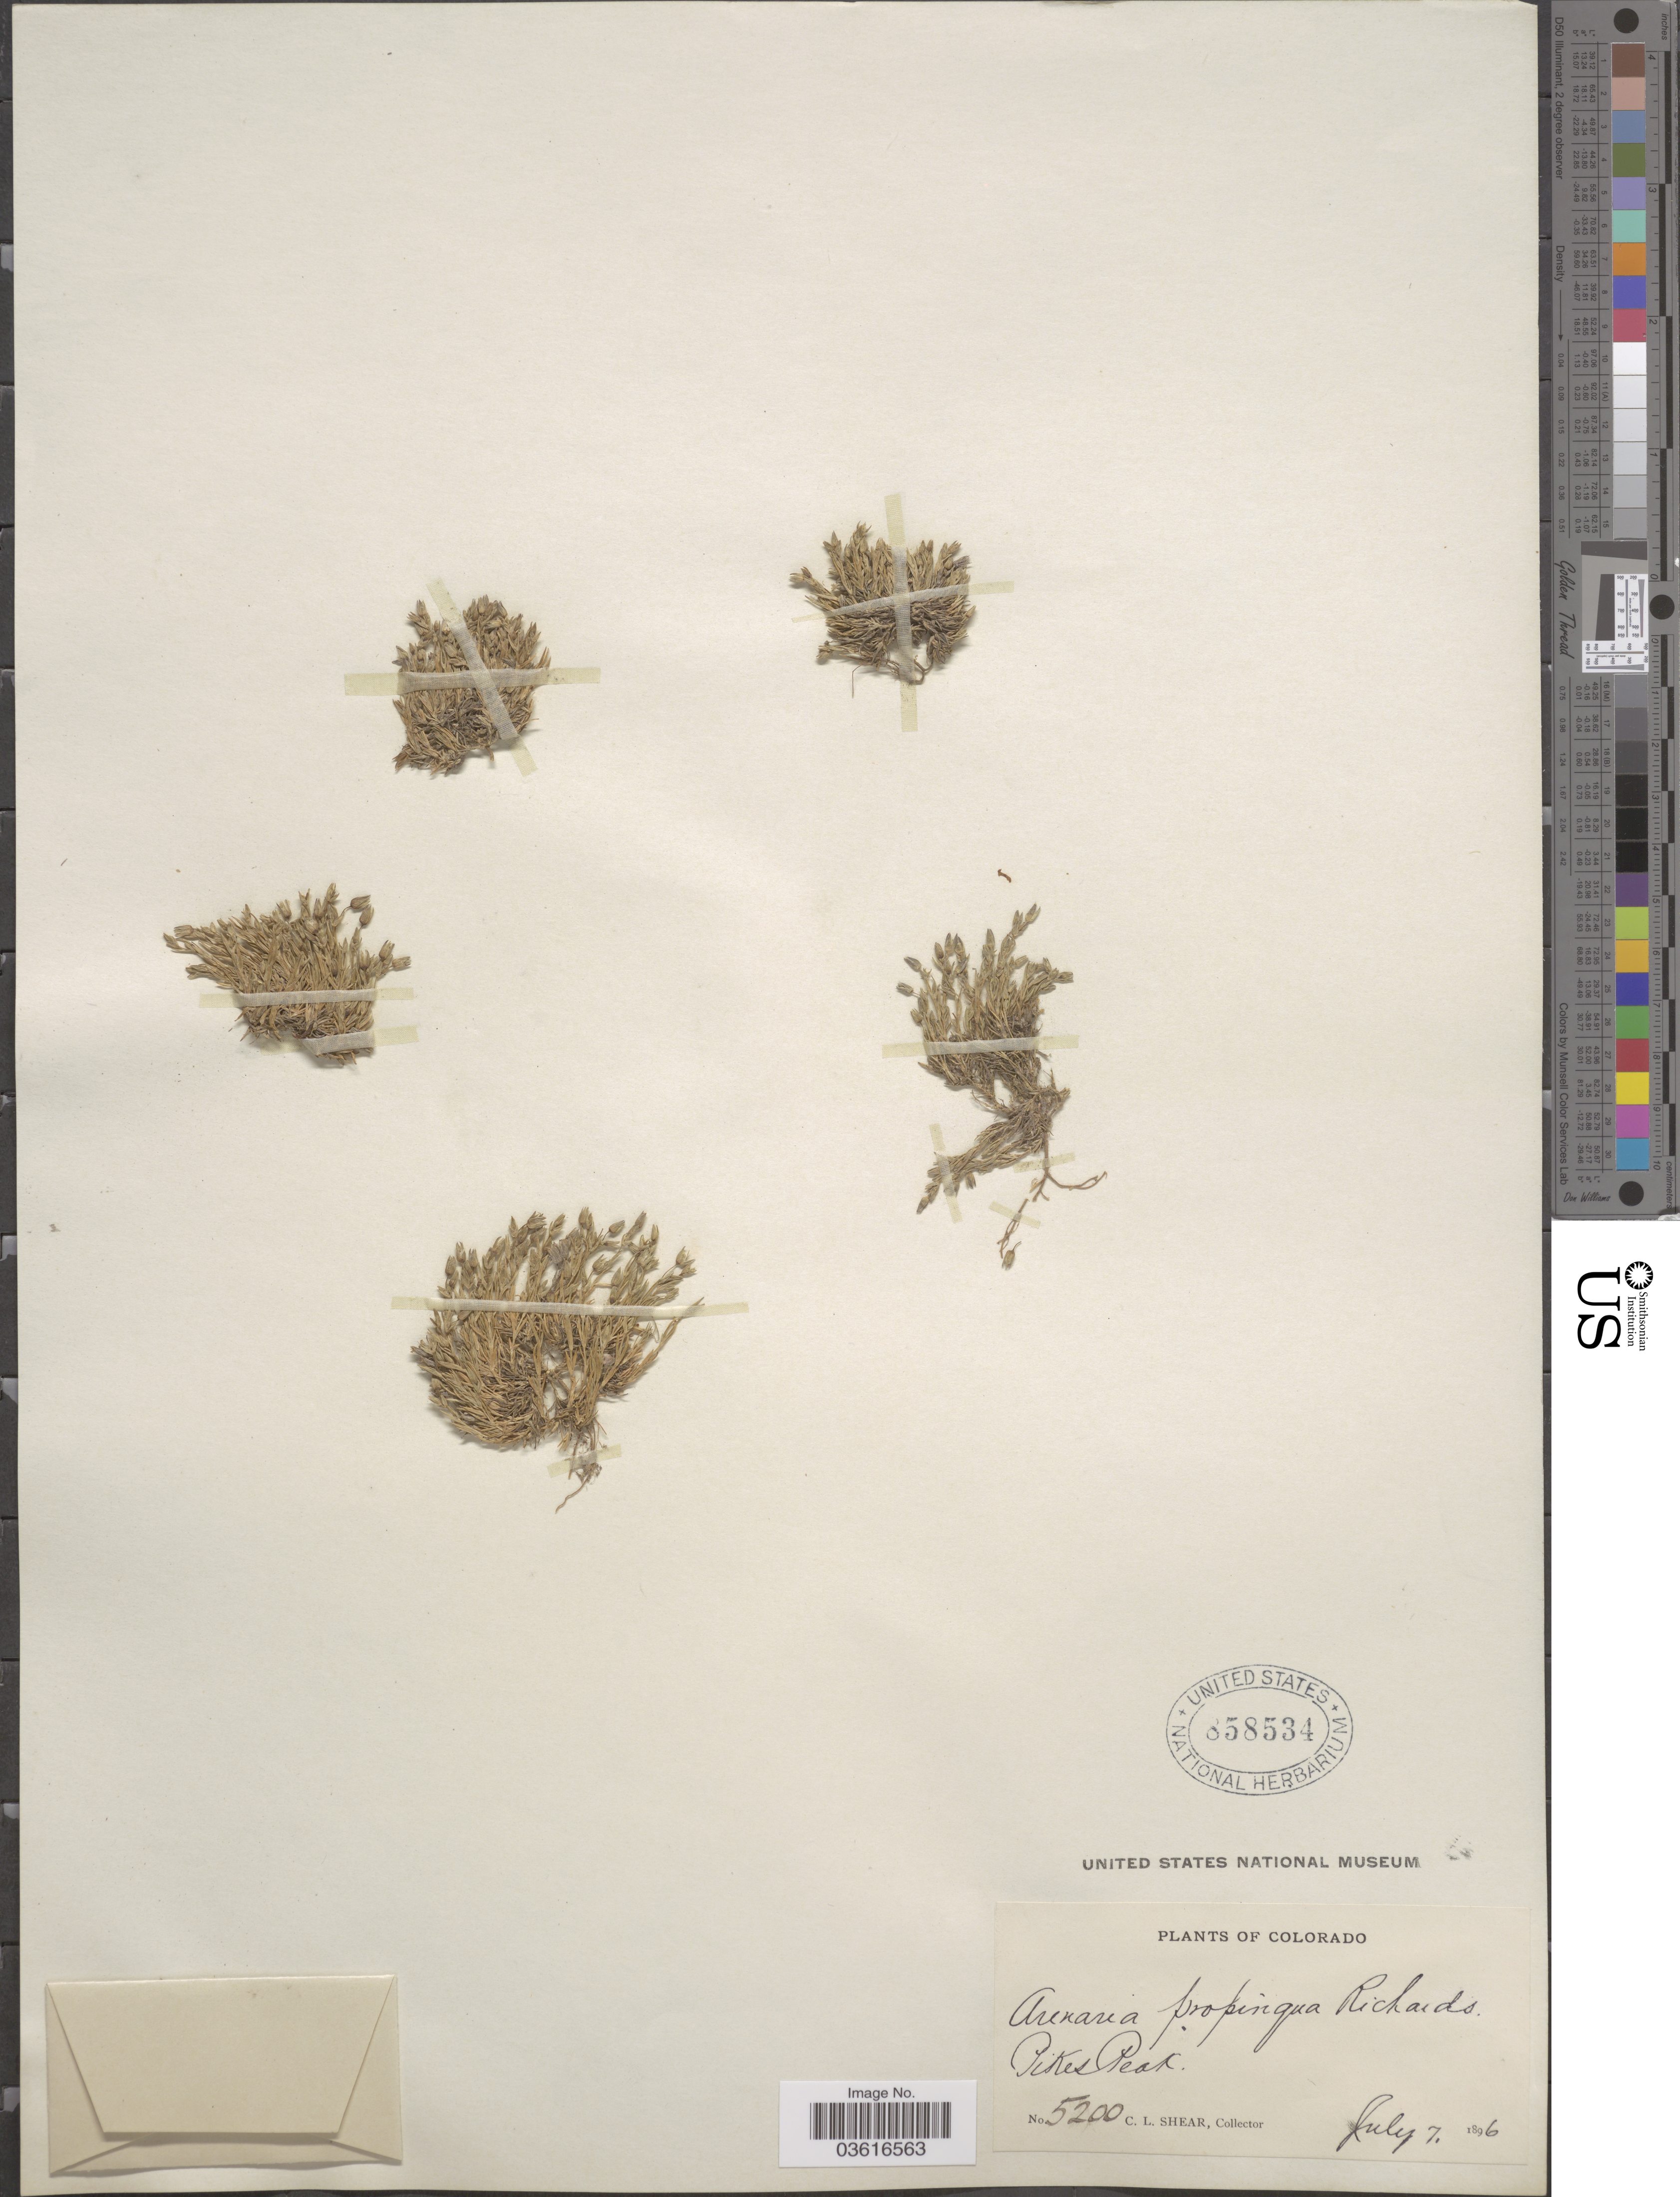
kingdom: Plantae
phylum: Tracheophyta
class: Magnoliopsida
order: Caryophyllales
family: Caryophyllaceae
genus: Minuartia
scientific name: Minuartia propinqua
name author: (Richardson) House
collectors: C. L. Shear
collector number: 5200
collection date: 1896-07-07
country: United States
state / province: Colorado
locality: Pikes Peak.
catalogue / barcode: US 858534